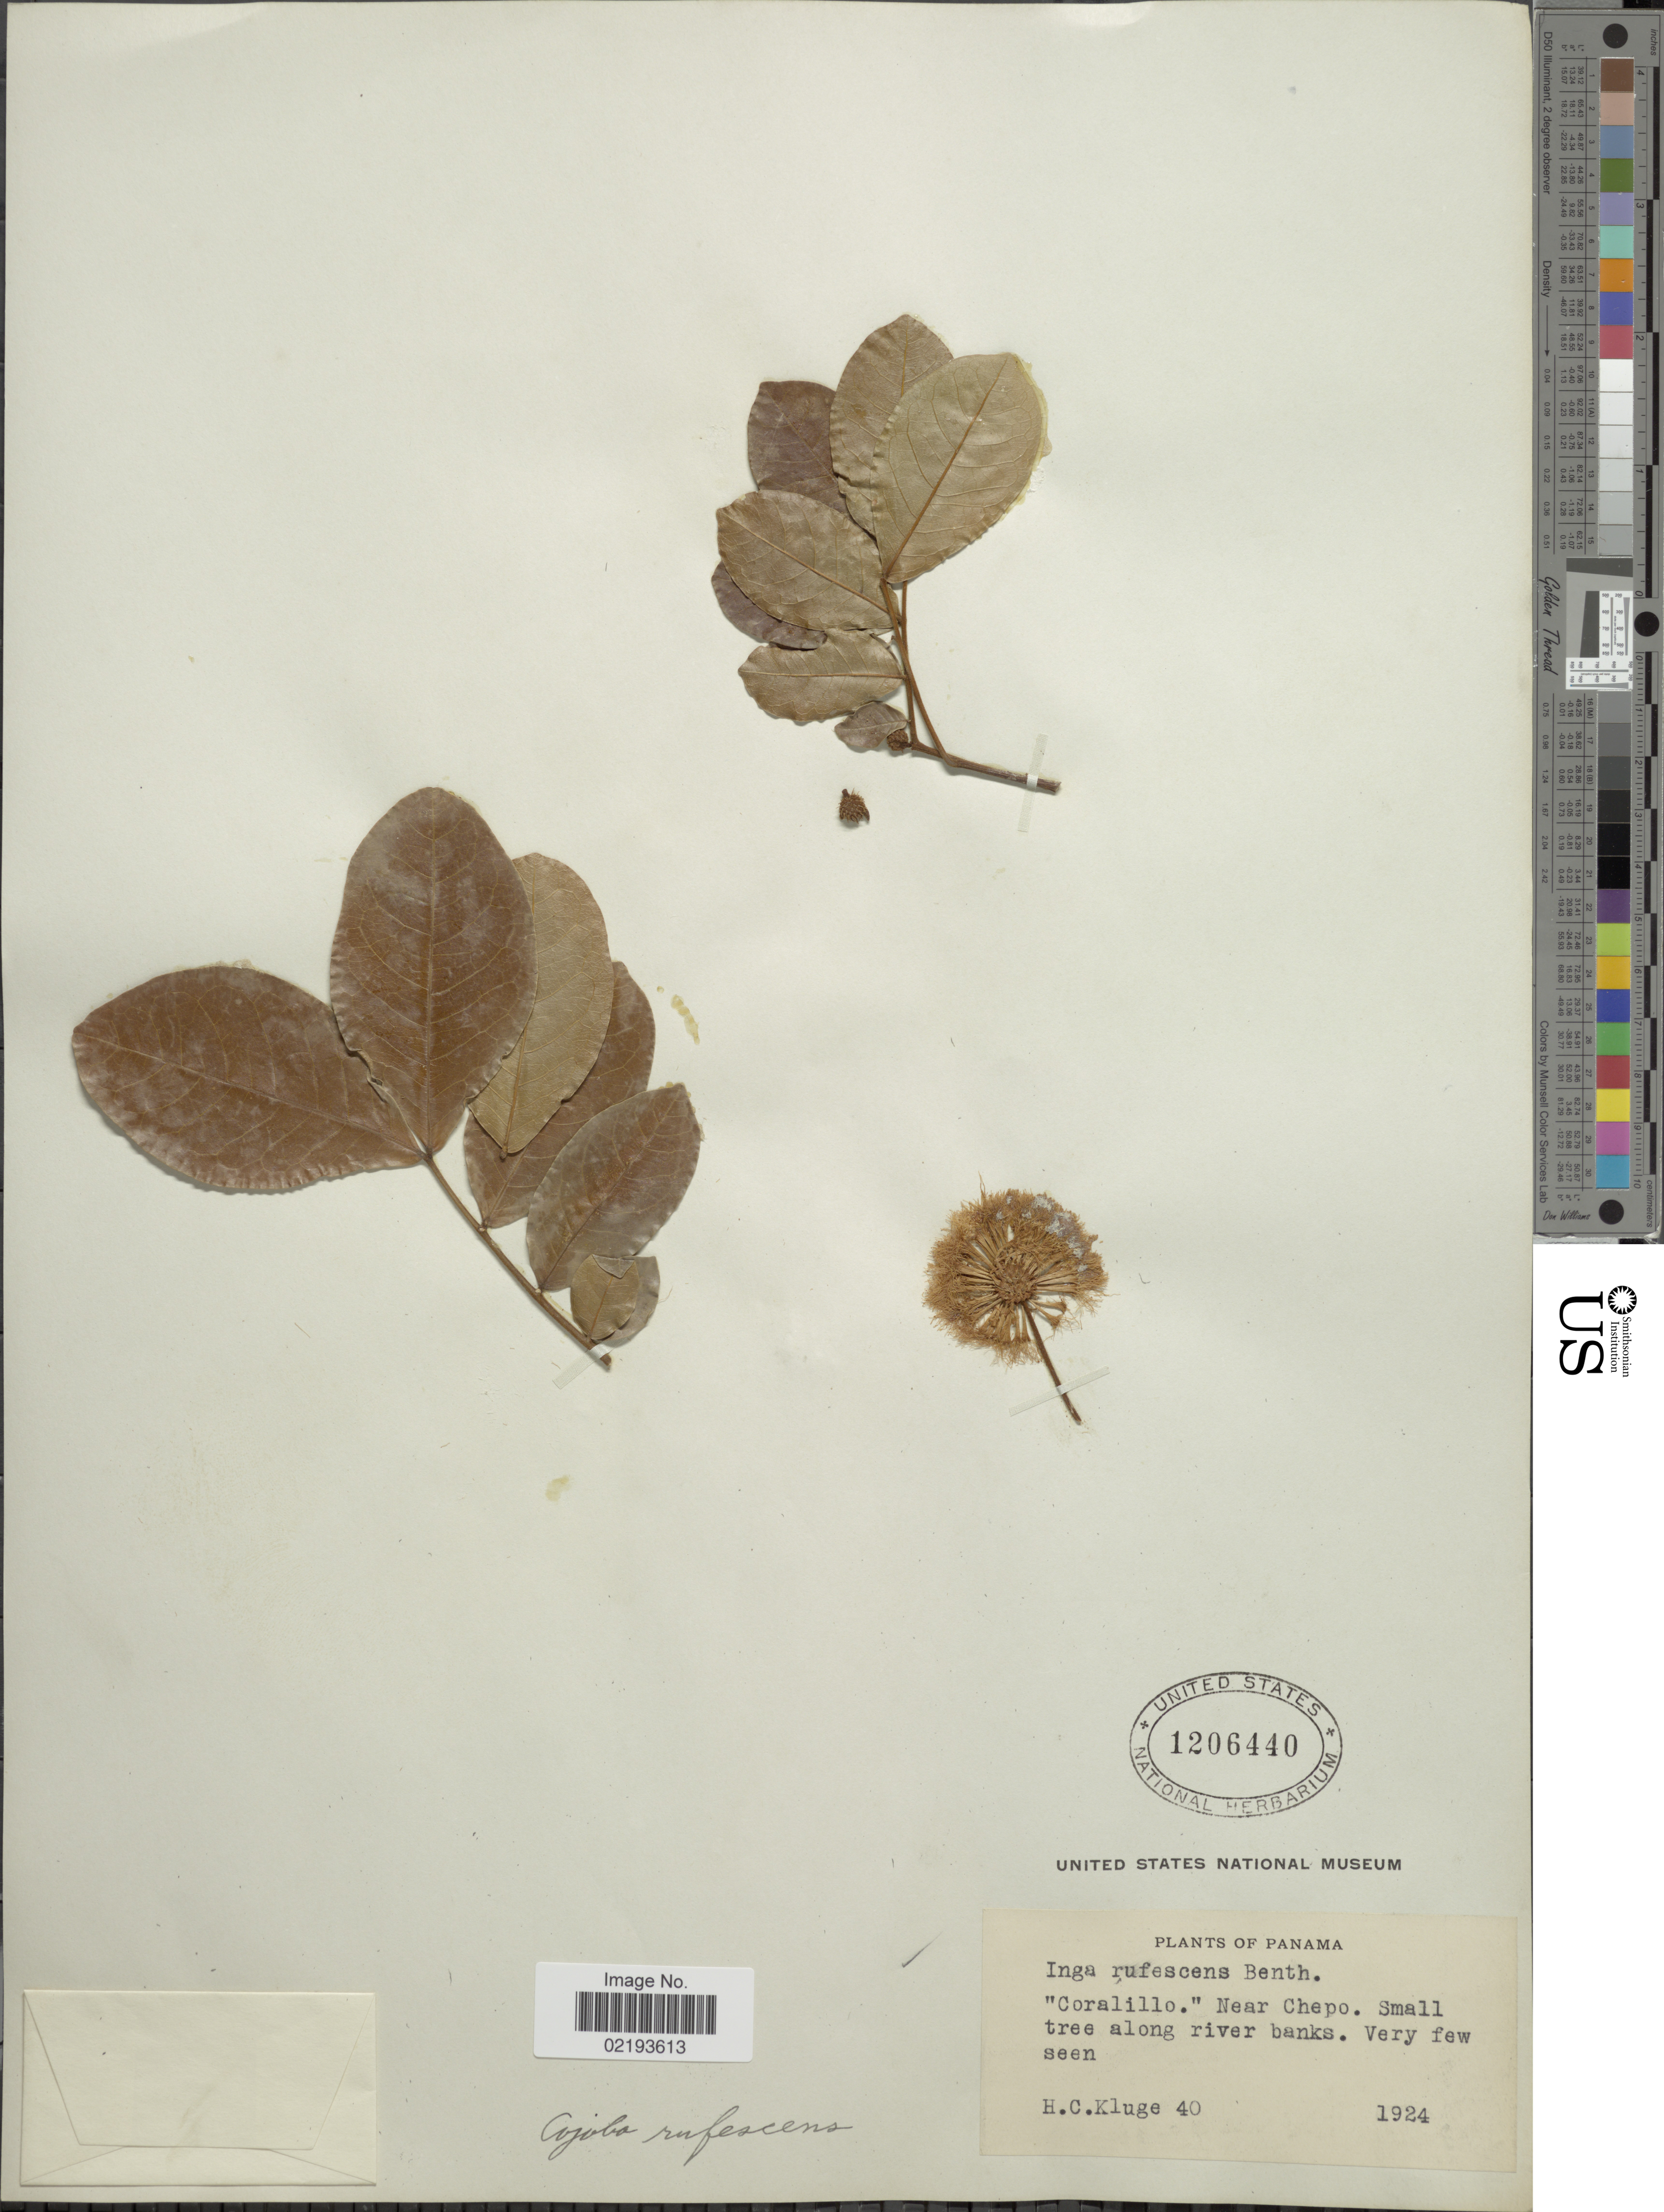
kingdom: Plantae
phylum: Tracheophyta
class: Magnoliopsida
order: Fabales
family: Fabaceae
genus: Cojoba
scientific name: Cojoba rufescens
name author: (Benth.) Britton & Rose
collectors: H. C. Kluge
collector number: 40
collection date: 1924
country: Panama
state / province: Panamá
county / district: Chepo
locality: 'Coralillo'. Near Chepo. Small tree along river banks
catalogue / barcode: US 1206440